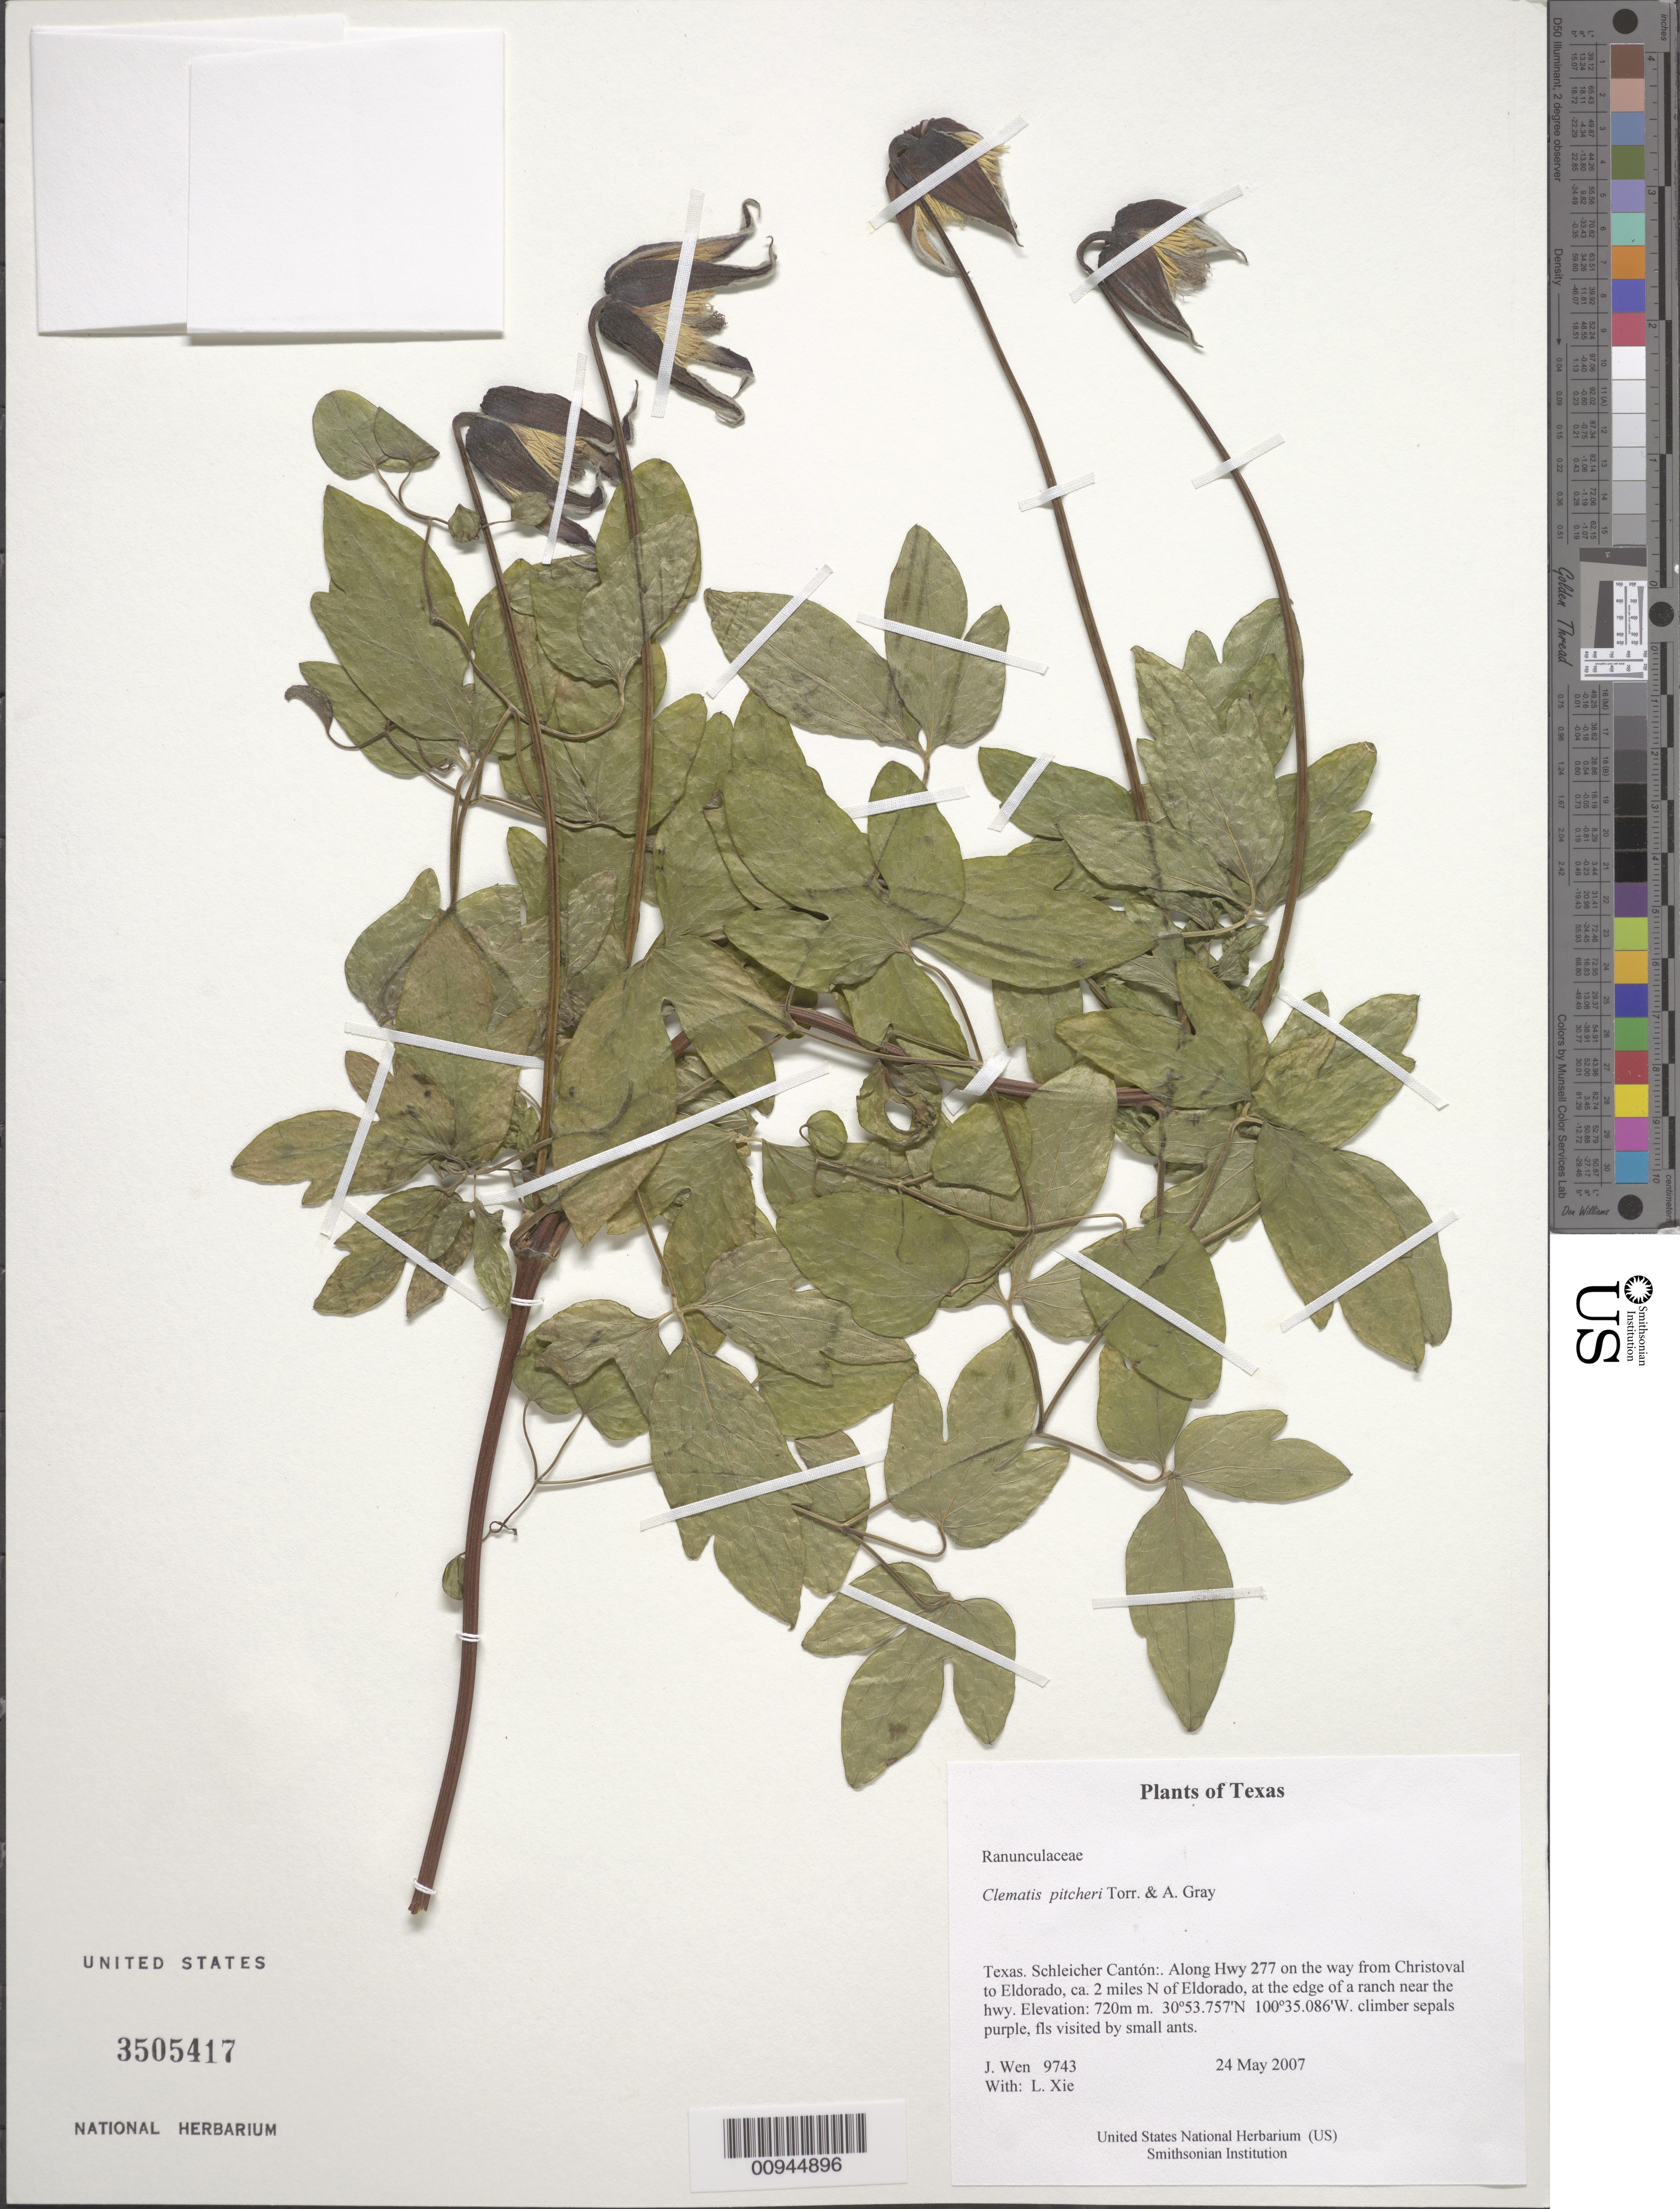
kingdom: Plantae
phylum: Tracheophyta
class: Magnoliopsida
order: Ranunculales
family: Ranunculaceae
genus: Clematis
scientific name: Clematis pitcheri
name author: Torr. & A. Gray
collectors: J. Wen & L. Xie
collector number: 9743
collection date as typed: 24 May 2007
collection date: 2007-05-24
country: United States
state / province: Texas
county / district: Schleicher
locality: Along Hwy 277 on the way from Christoval to Eldorado, ca. 2 miles N of Eldorado, at the edge of a ranch near the hwy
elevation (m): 720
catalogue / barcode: US 3505417